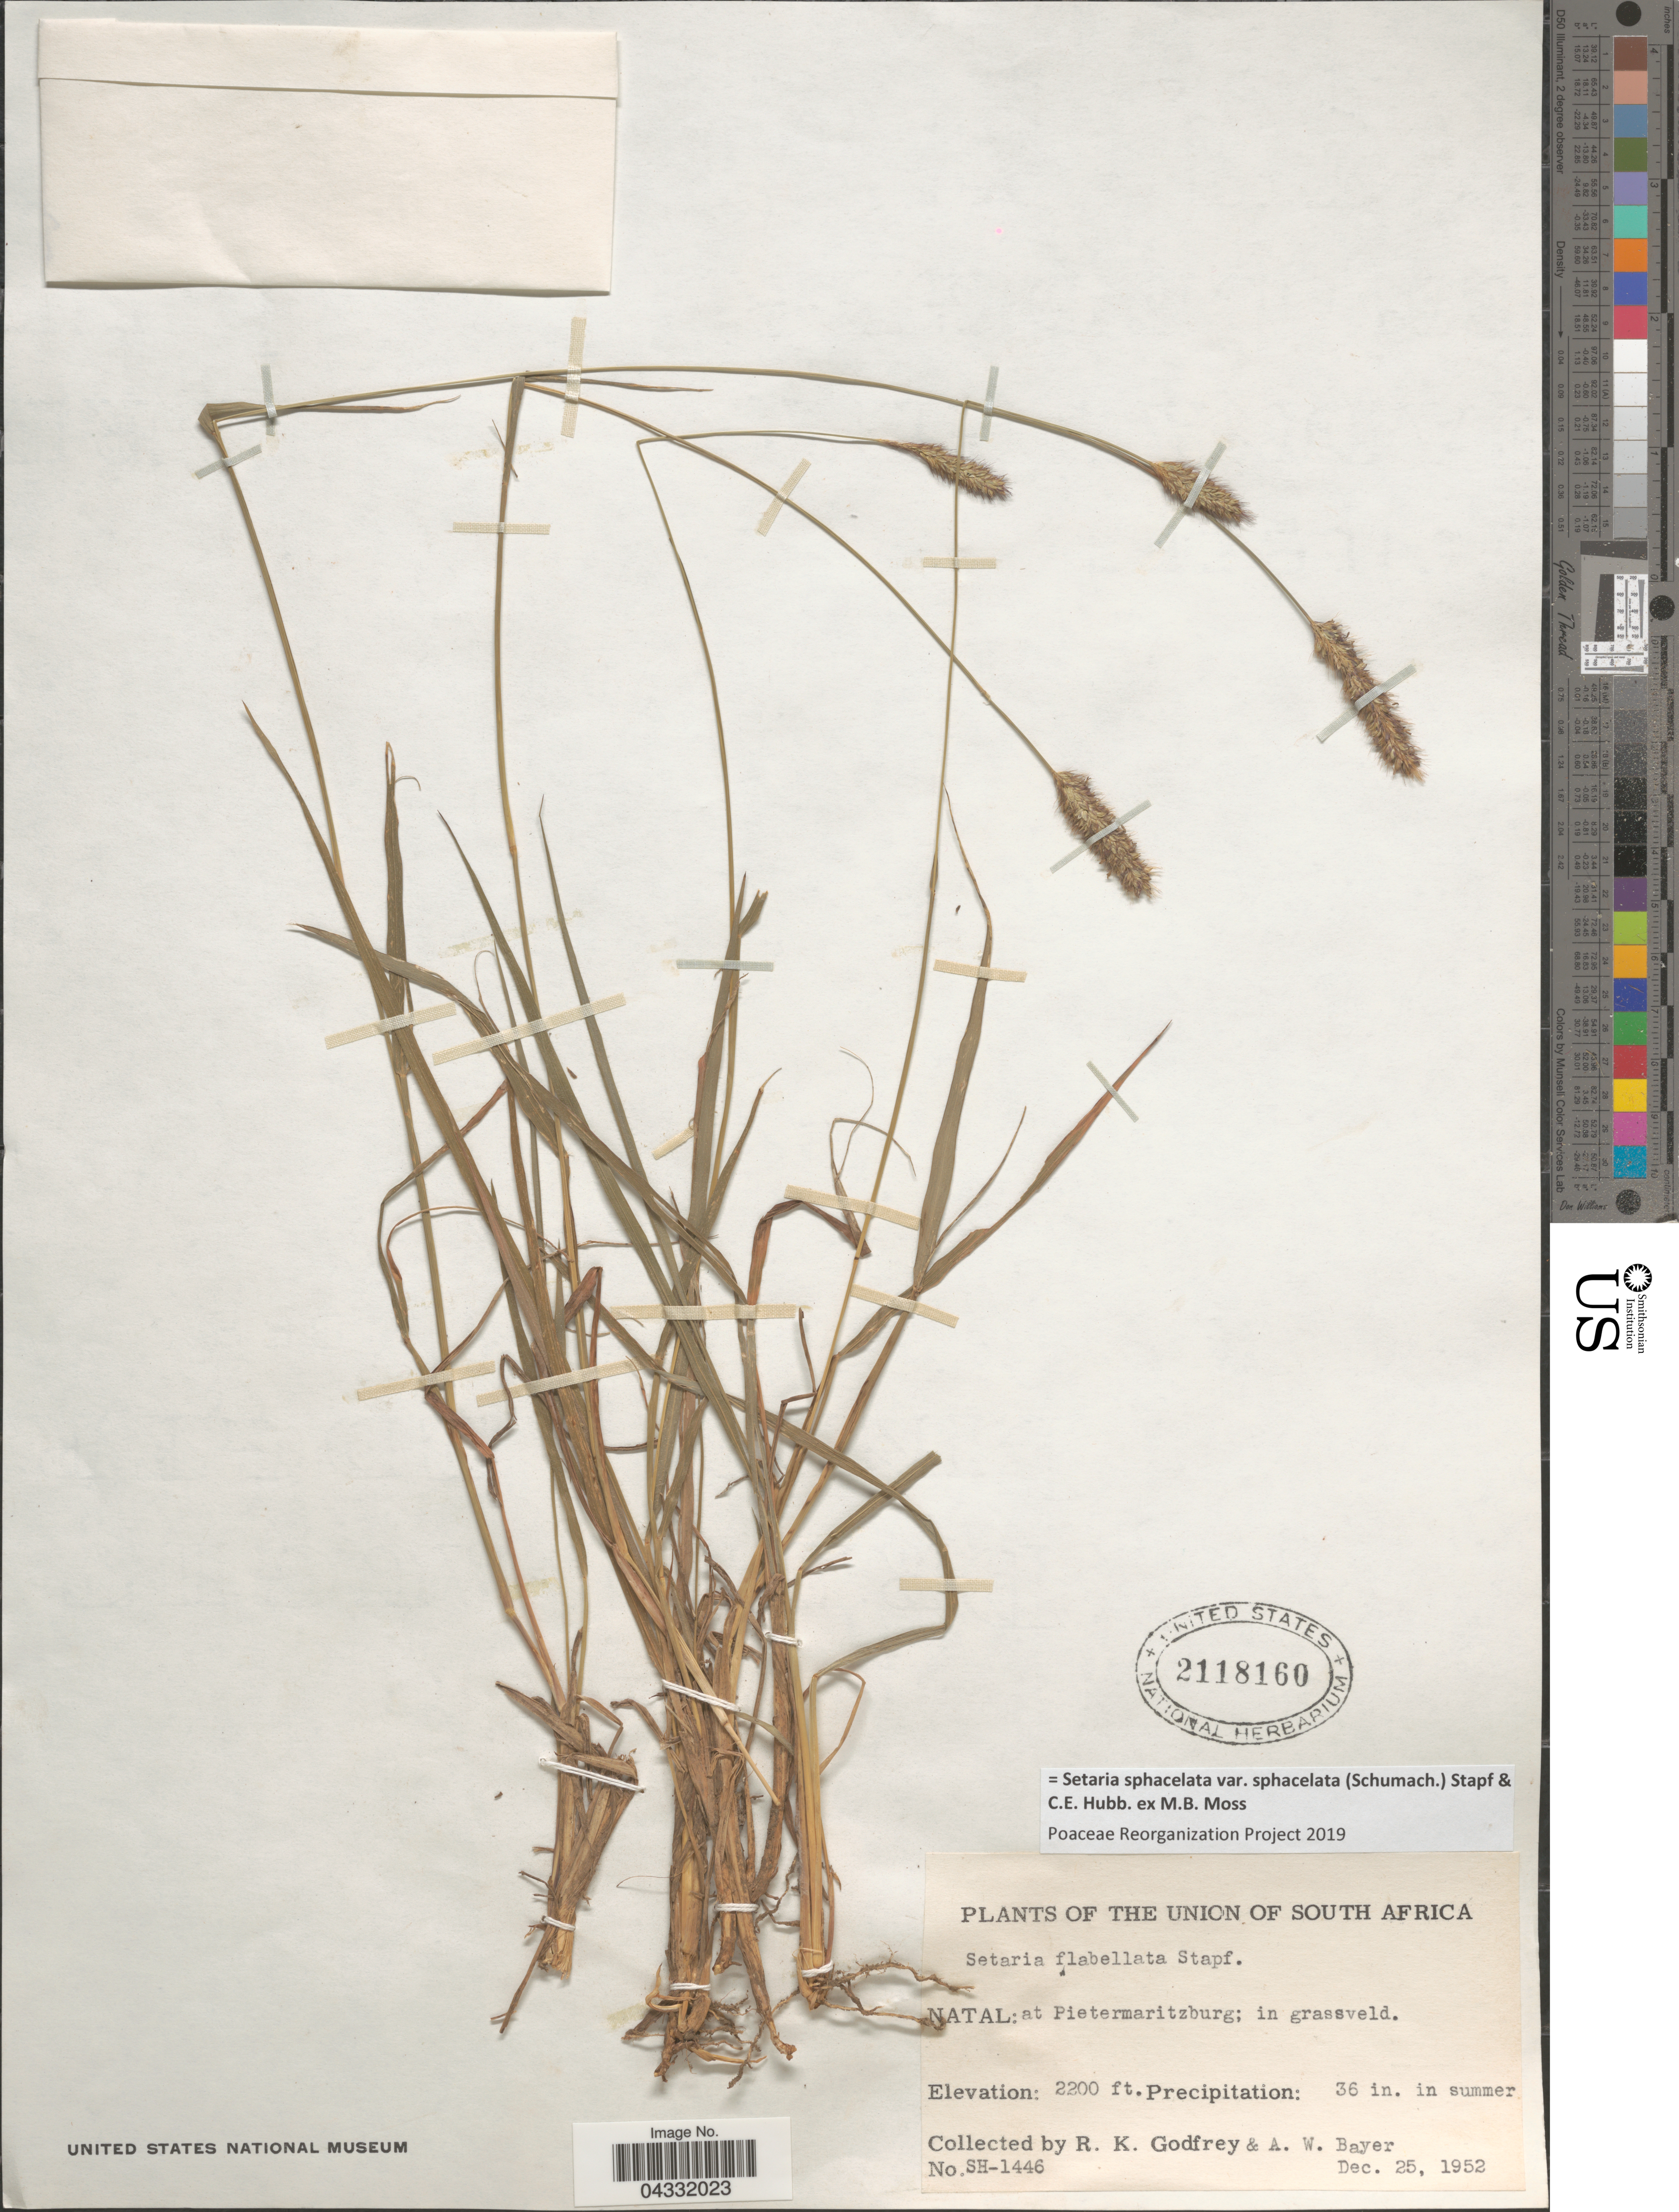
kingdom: Plantae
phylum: Tracheophyta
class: Liliopsida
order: Poales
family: Poaceae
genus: Setaria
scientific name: Setaria sphacelata var. sphacelata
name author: (Schumach.) Stapf & C. E. Hubb. ex M.B. Moss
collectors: R. K. Godfrey & A. Bayer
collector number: SH-1446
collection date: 1952-12-25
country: South Africa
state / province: KwaZulu-Natal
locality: Union of South Africa. Natal: at Pietermartizburg.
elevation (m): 671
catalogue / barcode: US 2118160